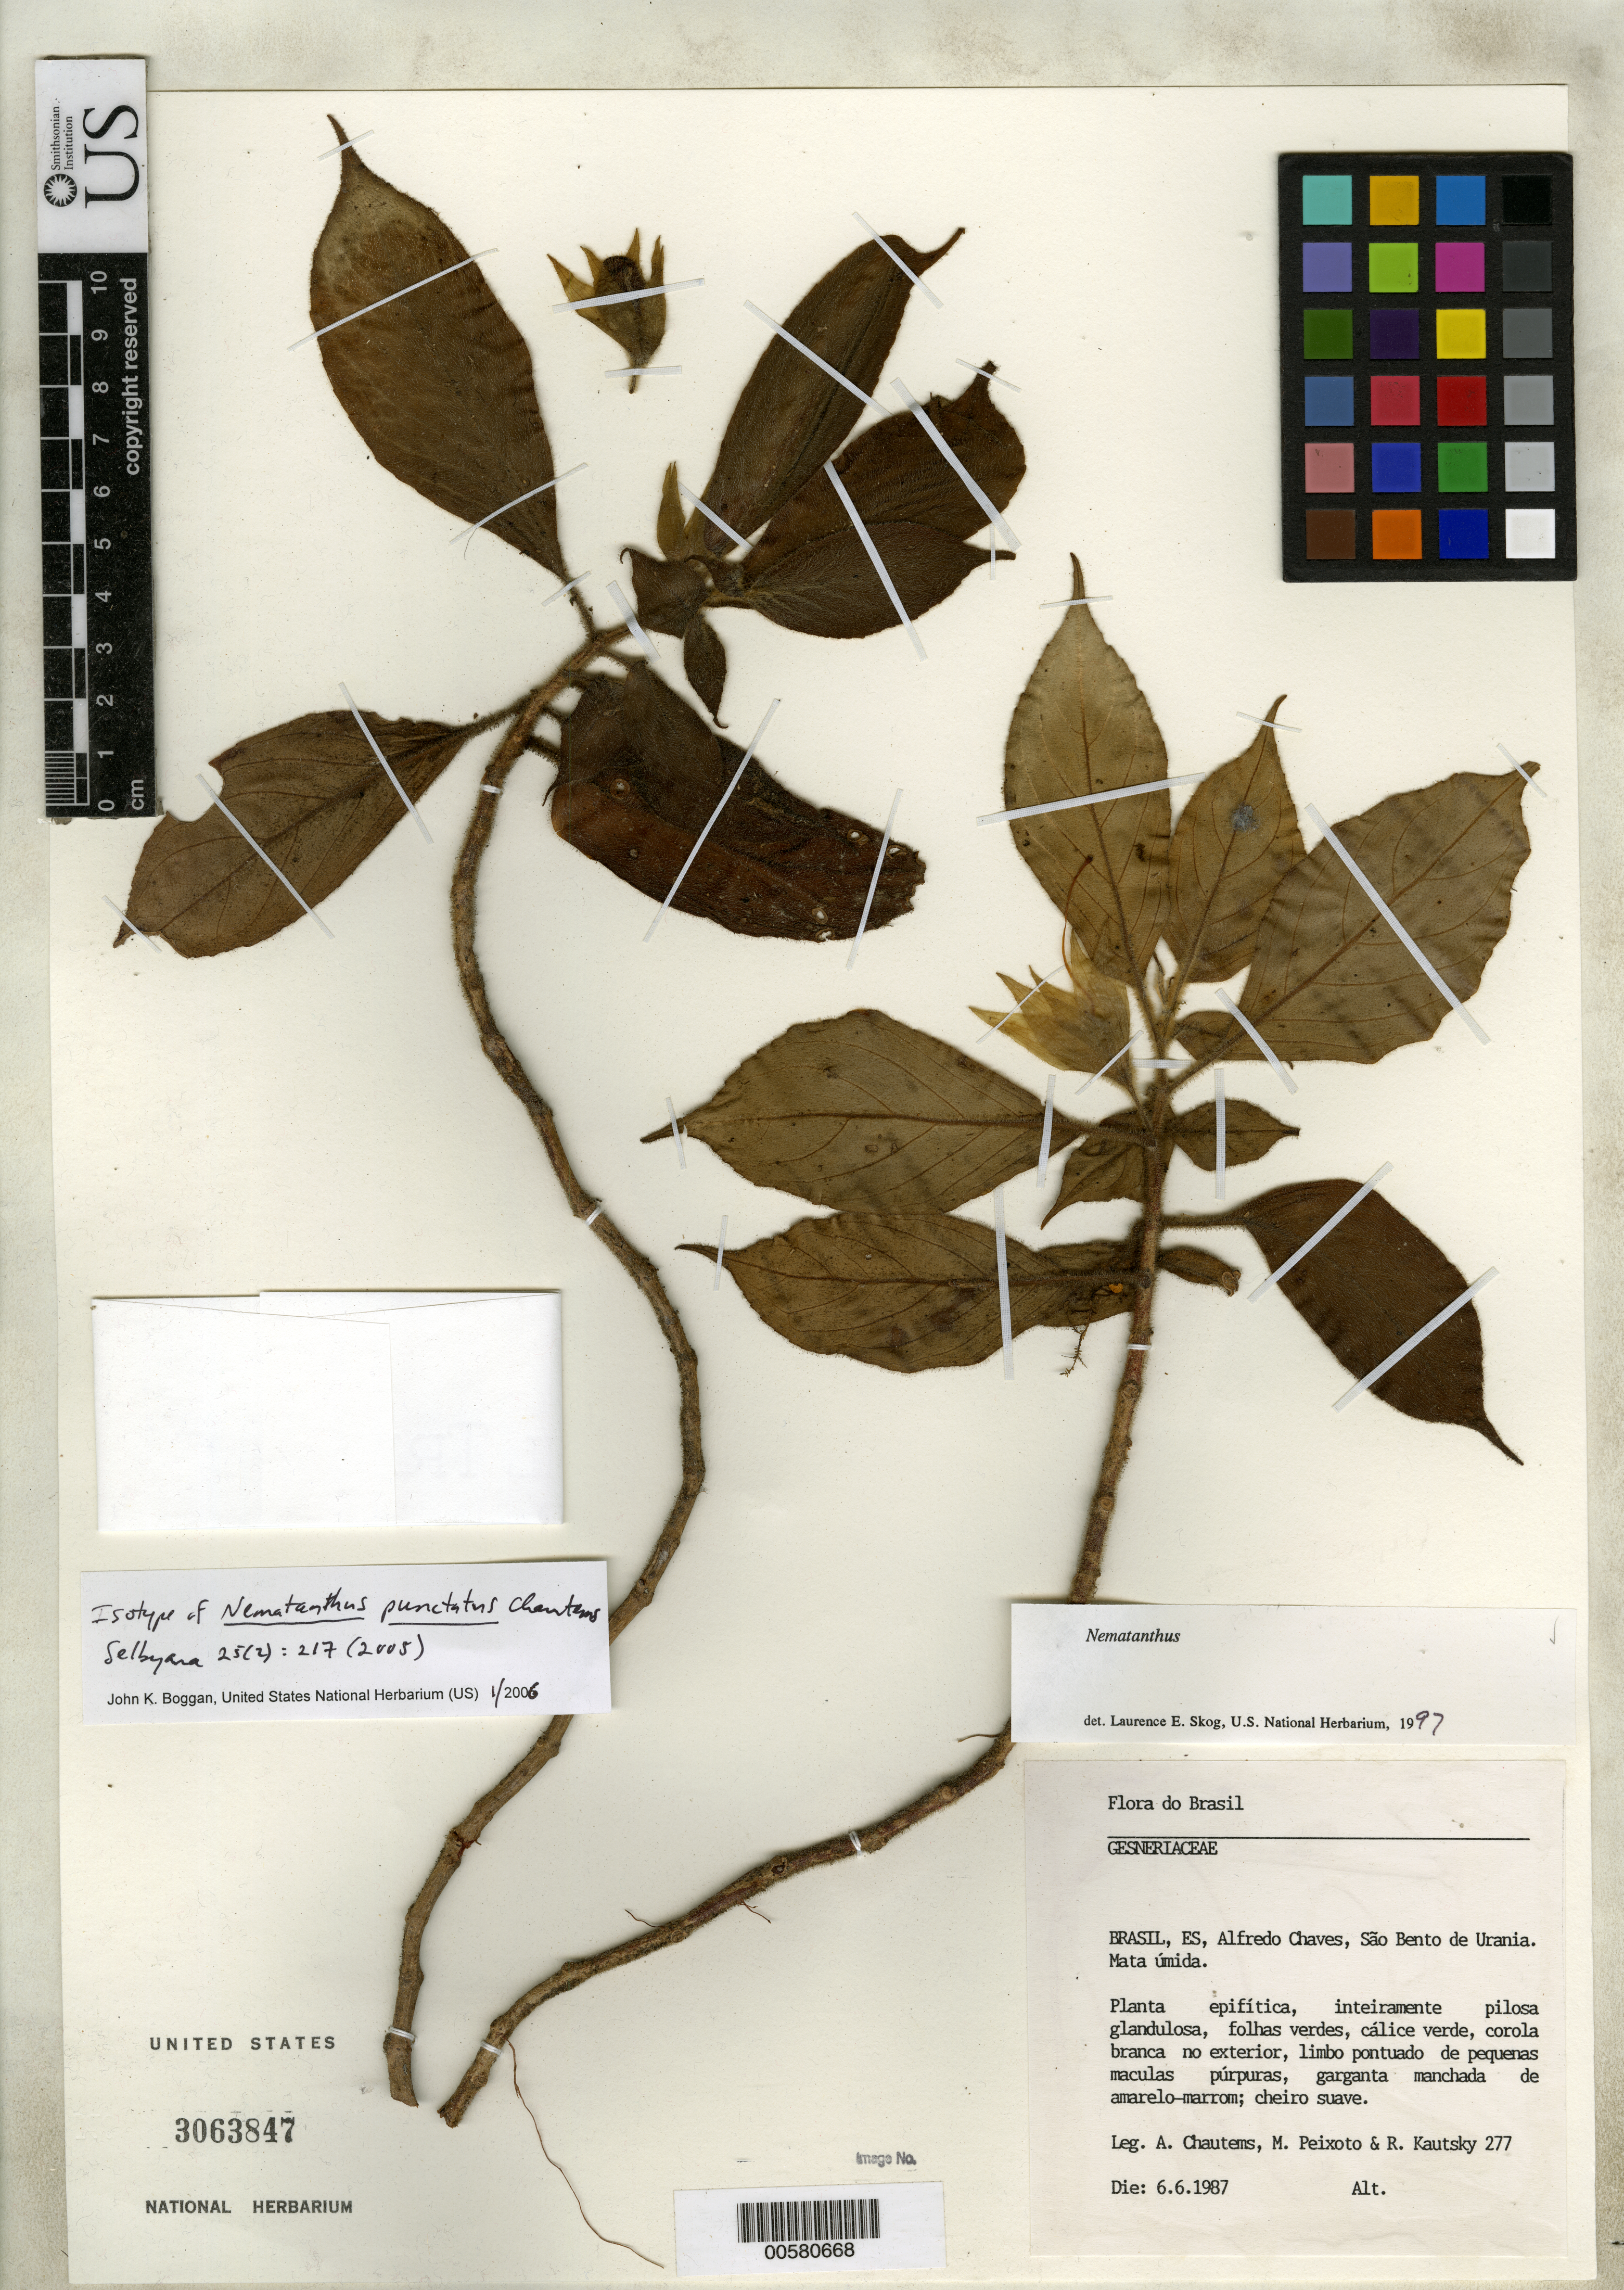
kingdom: Plantae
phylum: Tracheophyta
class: Magnoliopsida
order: Lamiales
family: Gesneriaceae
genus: Nematanthus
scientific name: Nematanthus punctatus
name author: Chautems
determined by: Boggan, J. K., (US), NMNH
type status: Isotype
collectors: A. P. Chautems, M. F. Peixoto & R. Kautsky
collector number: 277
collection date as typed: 06 Jun 1987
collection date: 1987-06-06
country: Brazil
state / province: Espírito Santo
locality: Brasil, ES, Alfredo Chaves, São Bento de urania.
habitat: Mata úmida.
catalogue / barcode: US 3063847